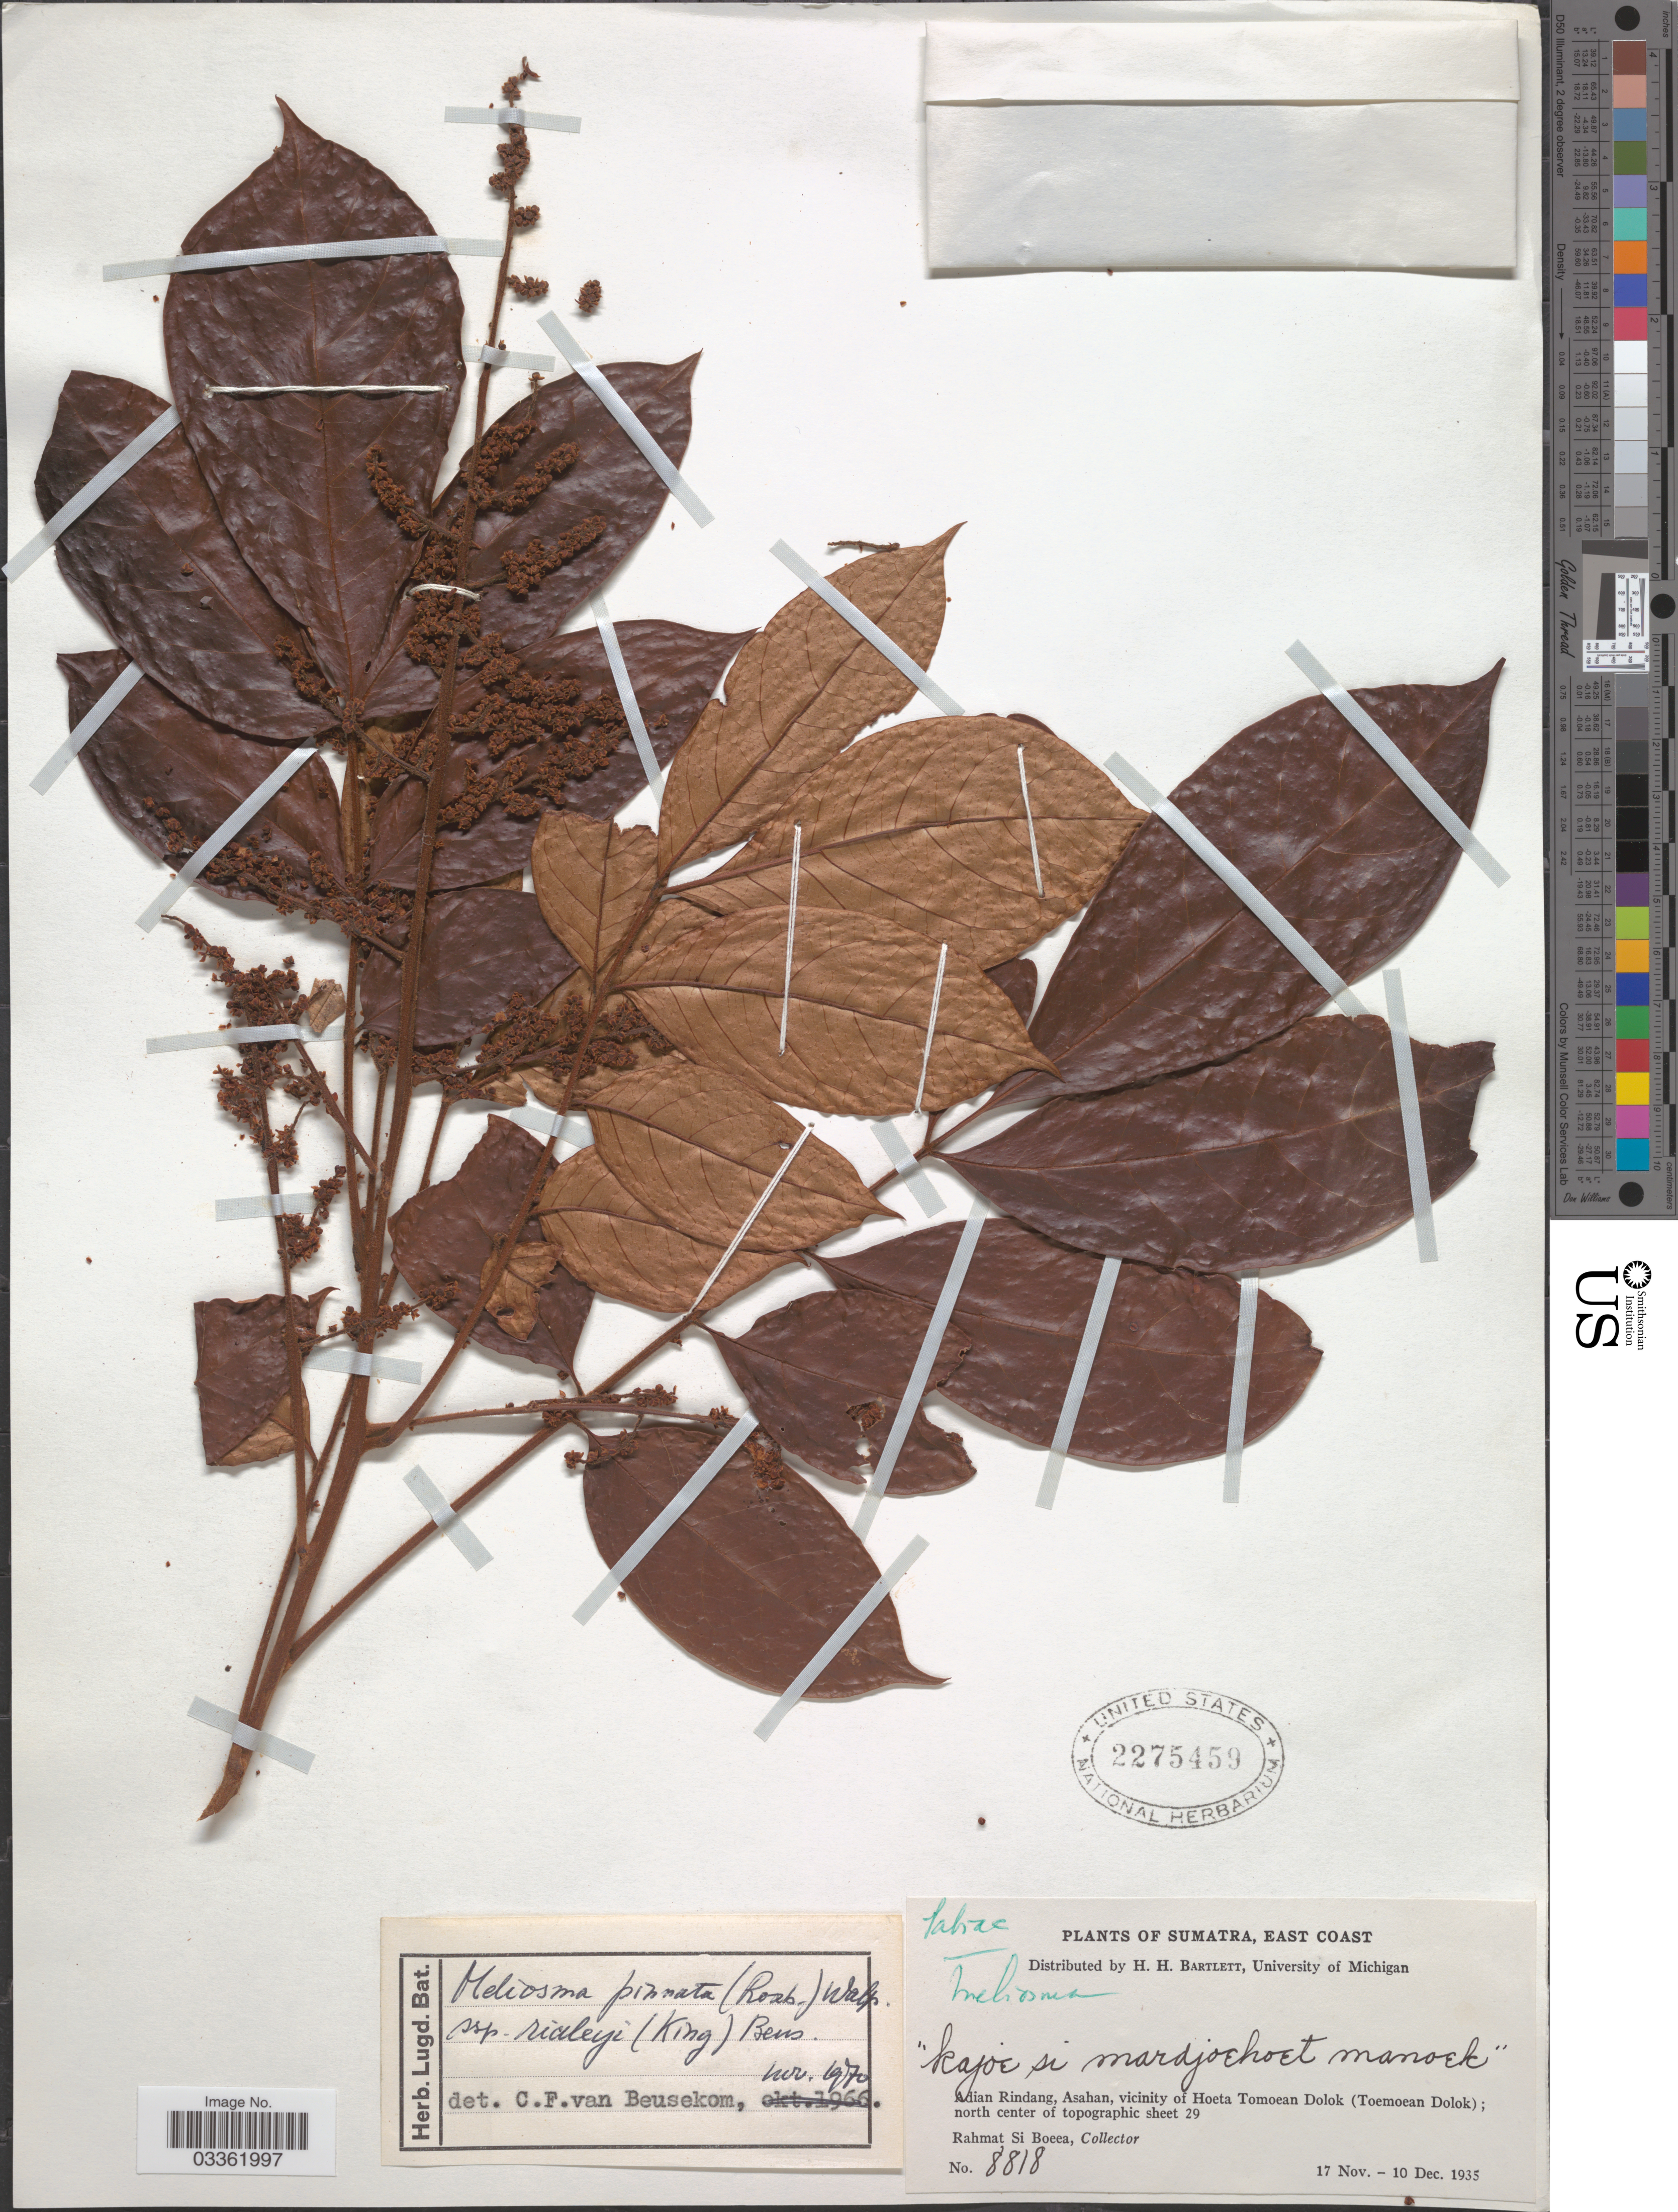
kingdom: Plantae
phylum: Tracheophyta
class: Magnoliopsida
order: Proteales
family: Sabiaceae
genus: Meliosma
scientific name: Meliosma pinnata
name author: Maxim.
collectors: Rahmat Si Boeea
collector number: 8818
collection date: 1935-11-17/1935-12-10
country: Indonesia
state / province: Sumatra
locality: East Coast. Adian Rindang, Asahan, vicinity of Hoeta Tomoean Dolok (Toemoean Dolok); north center of topographic sheet 29.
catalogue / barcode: US 2275459